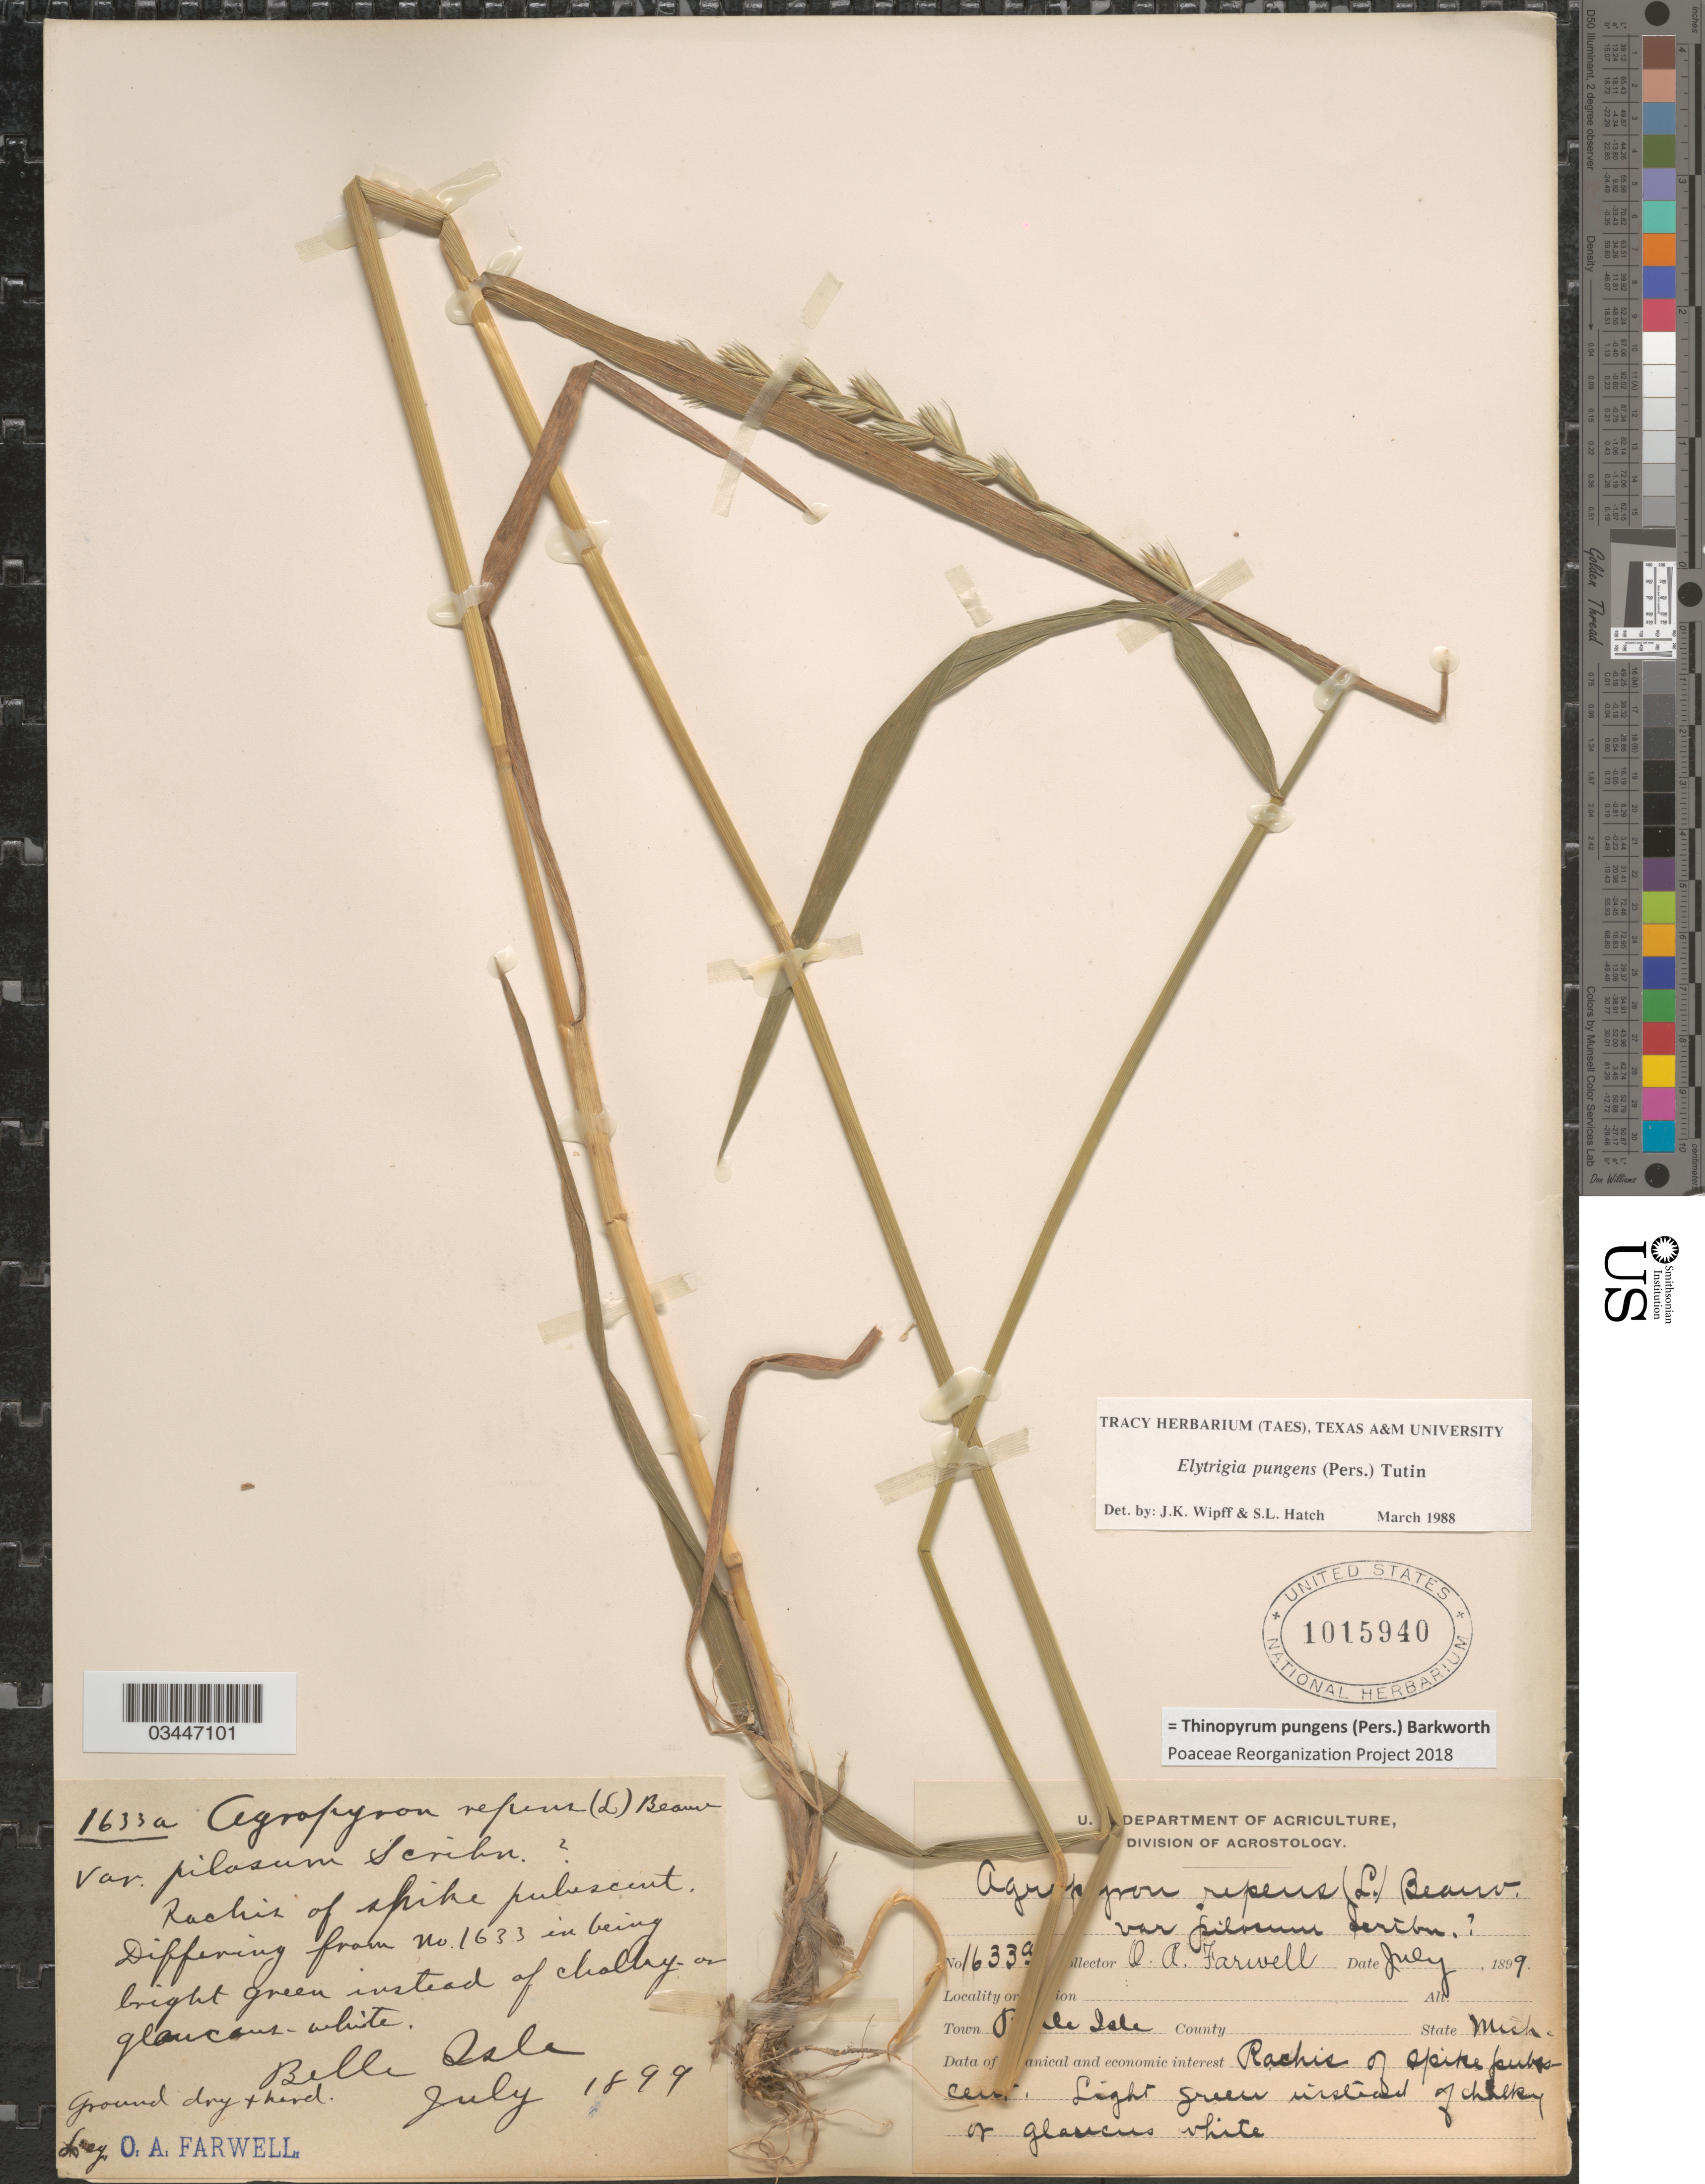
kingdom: Plantae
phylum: Tracheophyta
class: Liliopsida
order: Poales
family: Poaceae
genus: Thinopyrum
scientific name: Thinopyrum pungens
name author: (Pers.) Barkworth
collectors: O. Farwell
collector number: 1633a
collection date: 1899-07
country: United States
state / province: Michigan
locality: Rachis of spike pubescent. Town Belle Isle.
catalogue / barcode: US 1015940